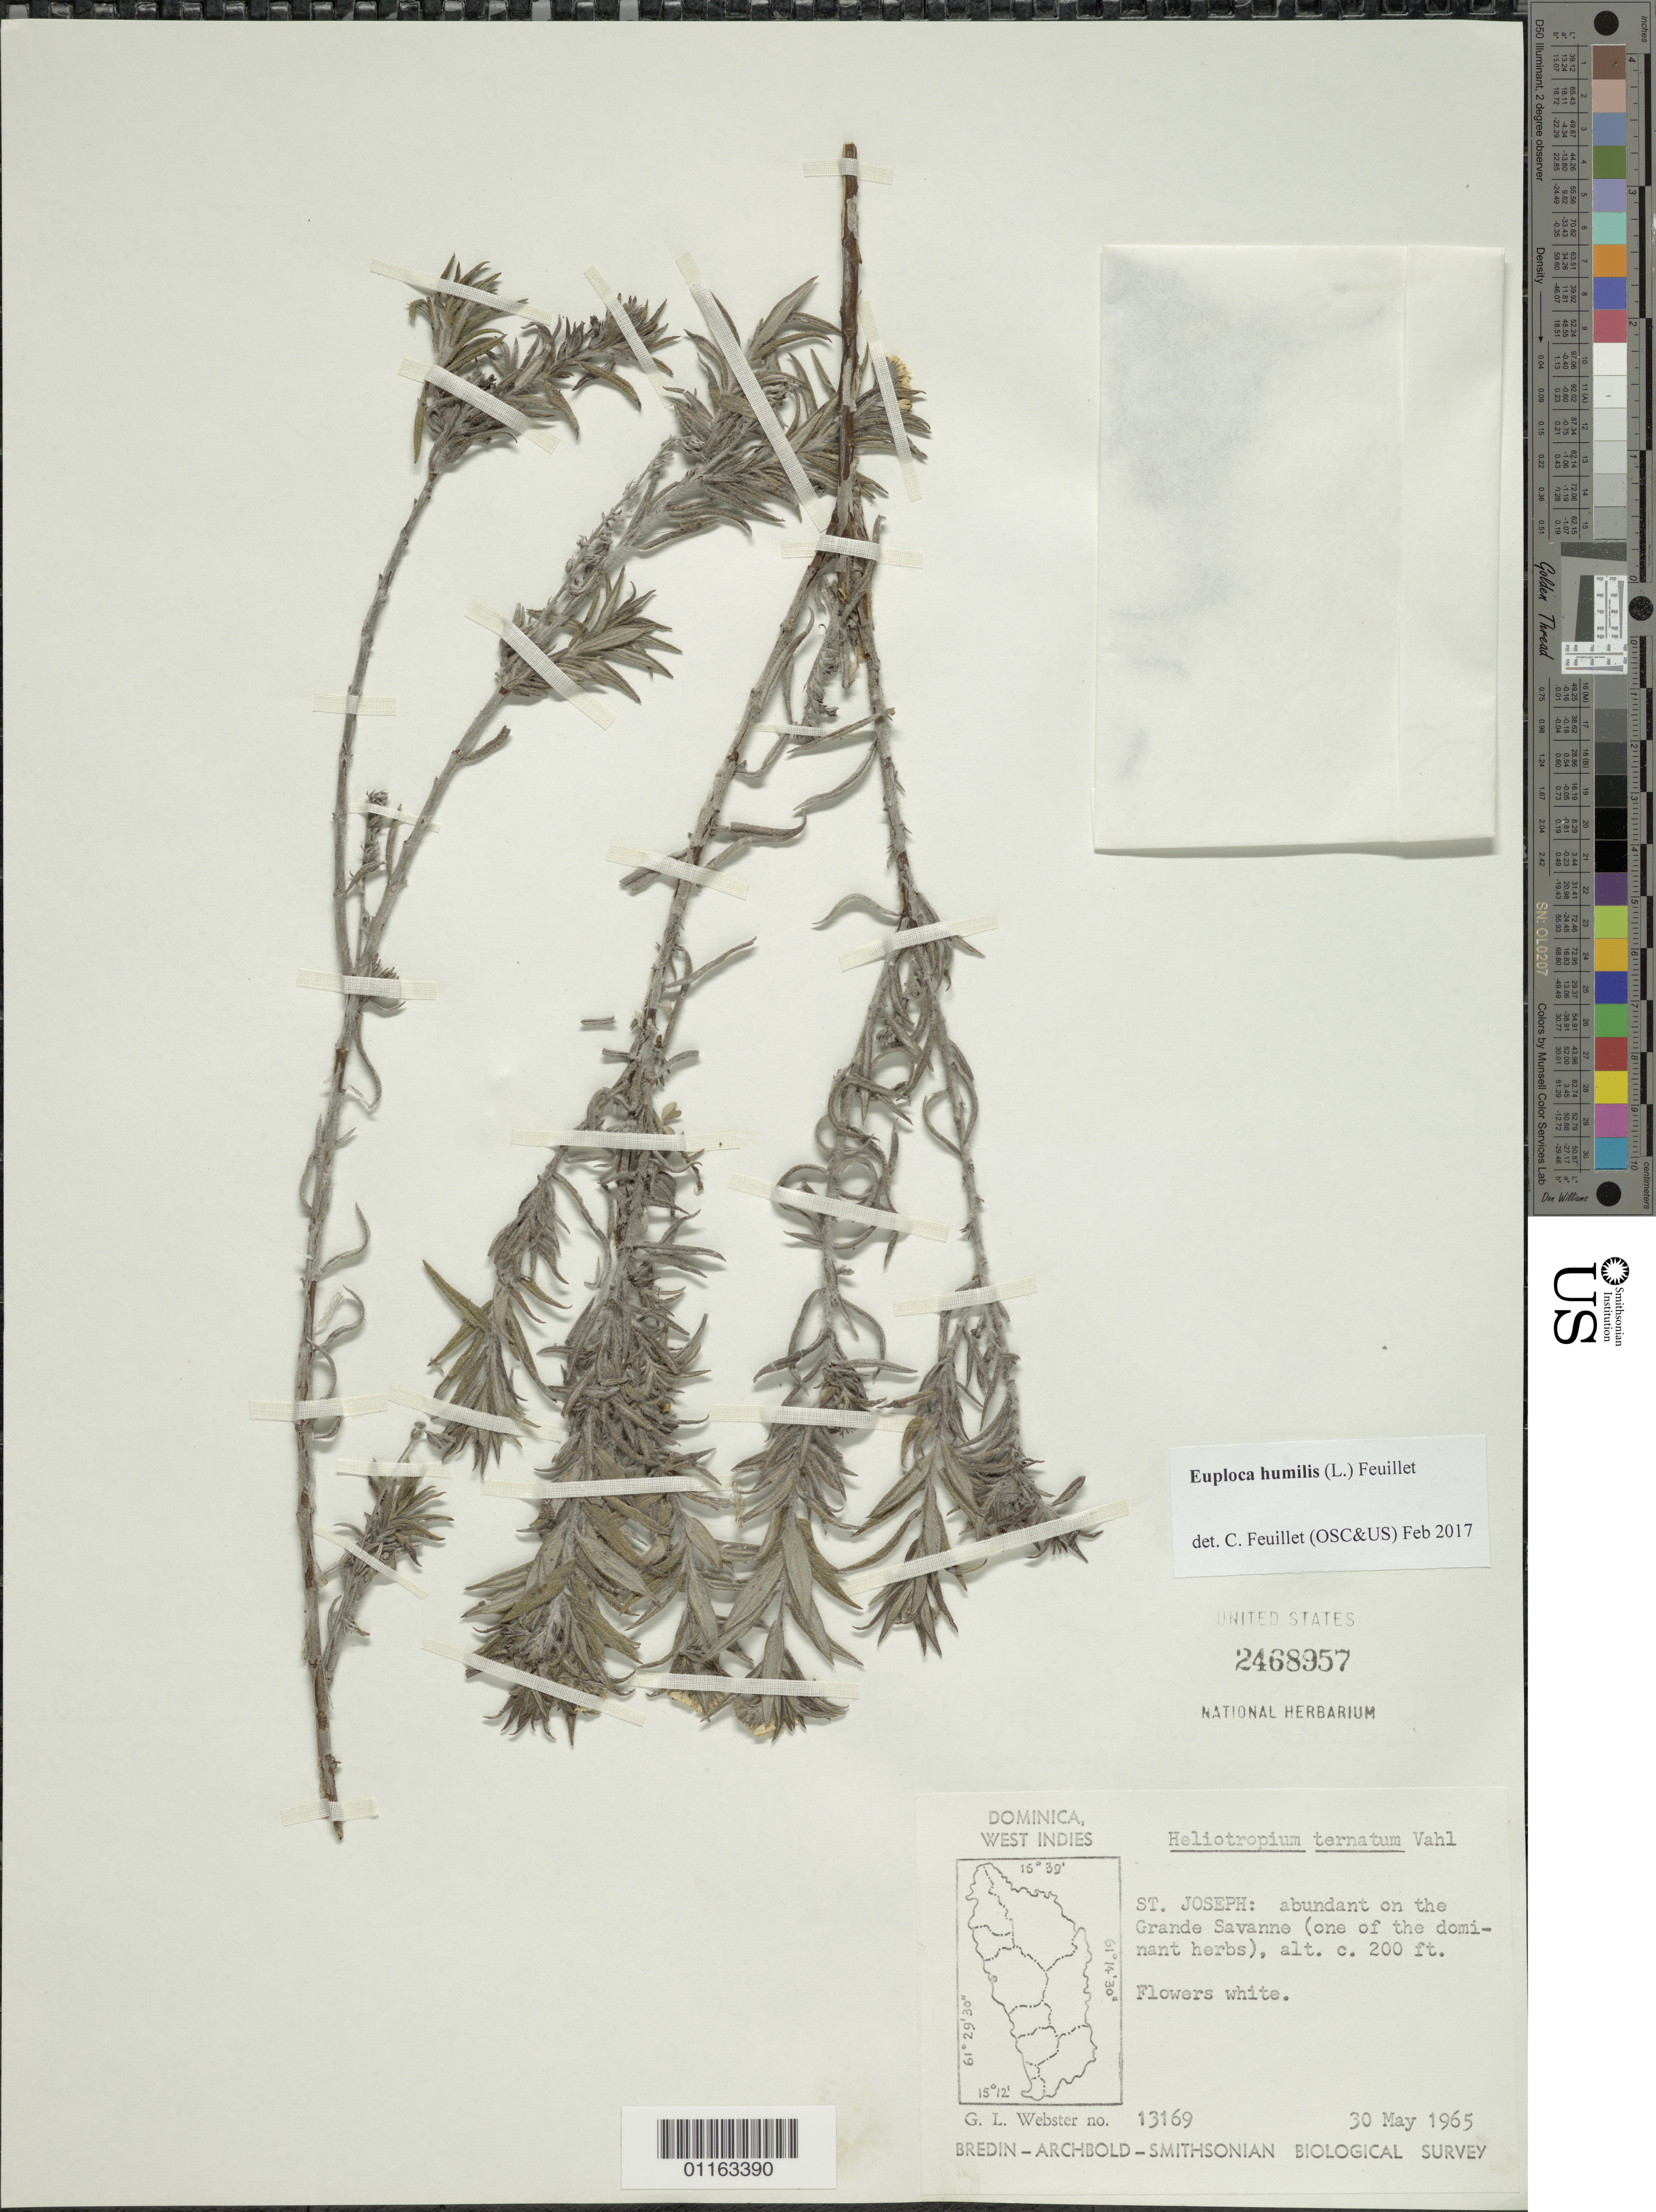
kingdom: Plantae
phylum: Tracheophyta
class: Magnoliopsida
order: Boraginales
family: Heliotropiaceae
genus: Euploca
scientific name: Euploca humilis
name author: (L.) Feuillet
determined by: Feuillet, C.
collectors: G. L. Webster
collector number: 13169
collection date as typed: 30 May 1965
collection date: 1965-05-30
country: Dominica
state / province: St. Joseph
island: Dominica I.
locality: Grande Savanne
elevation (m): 61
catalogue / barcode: US 2468957